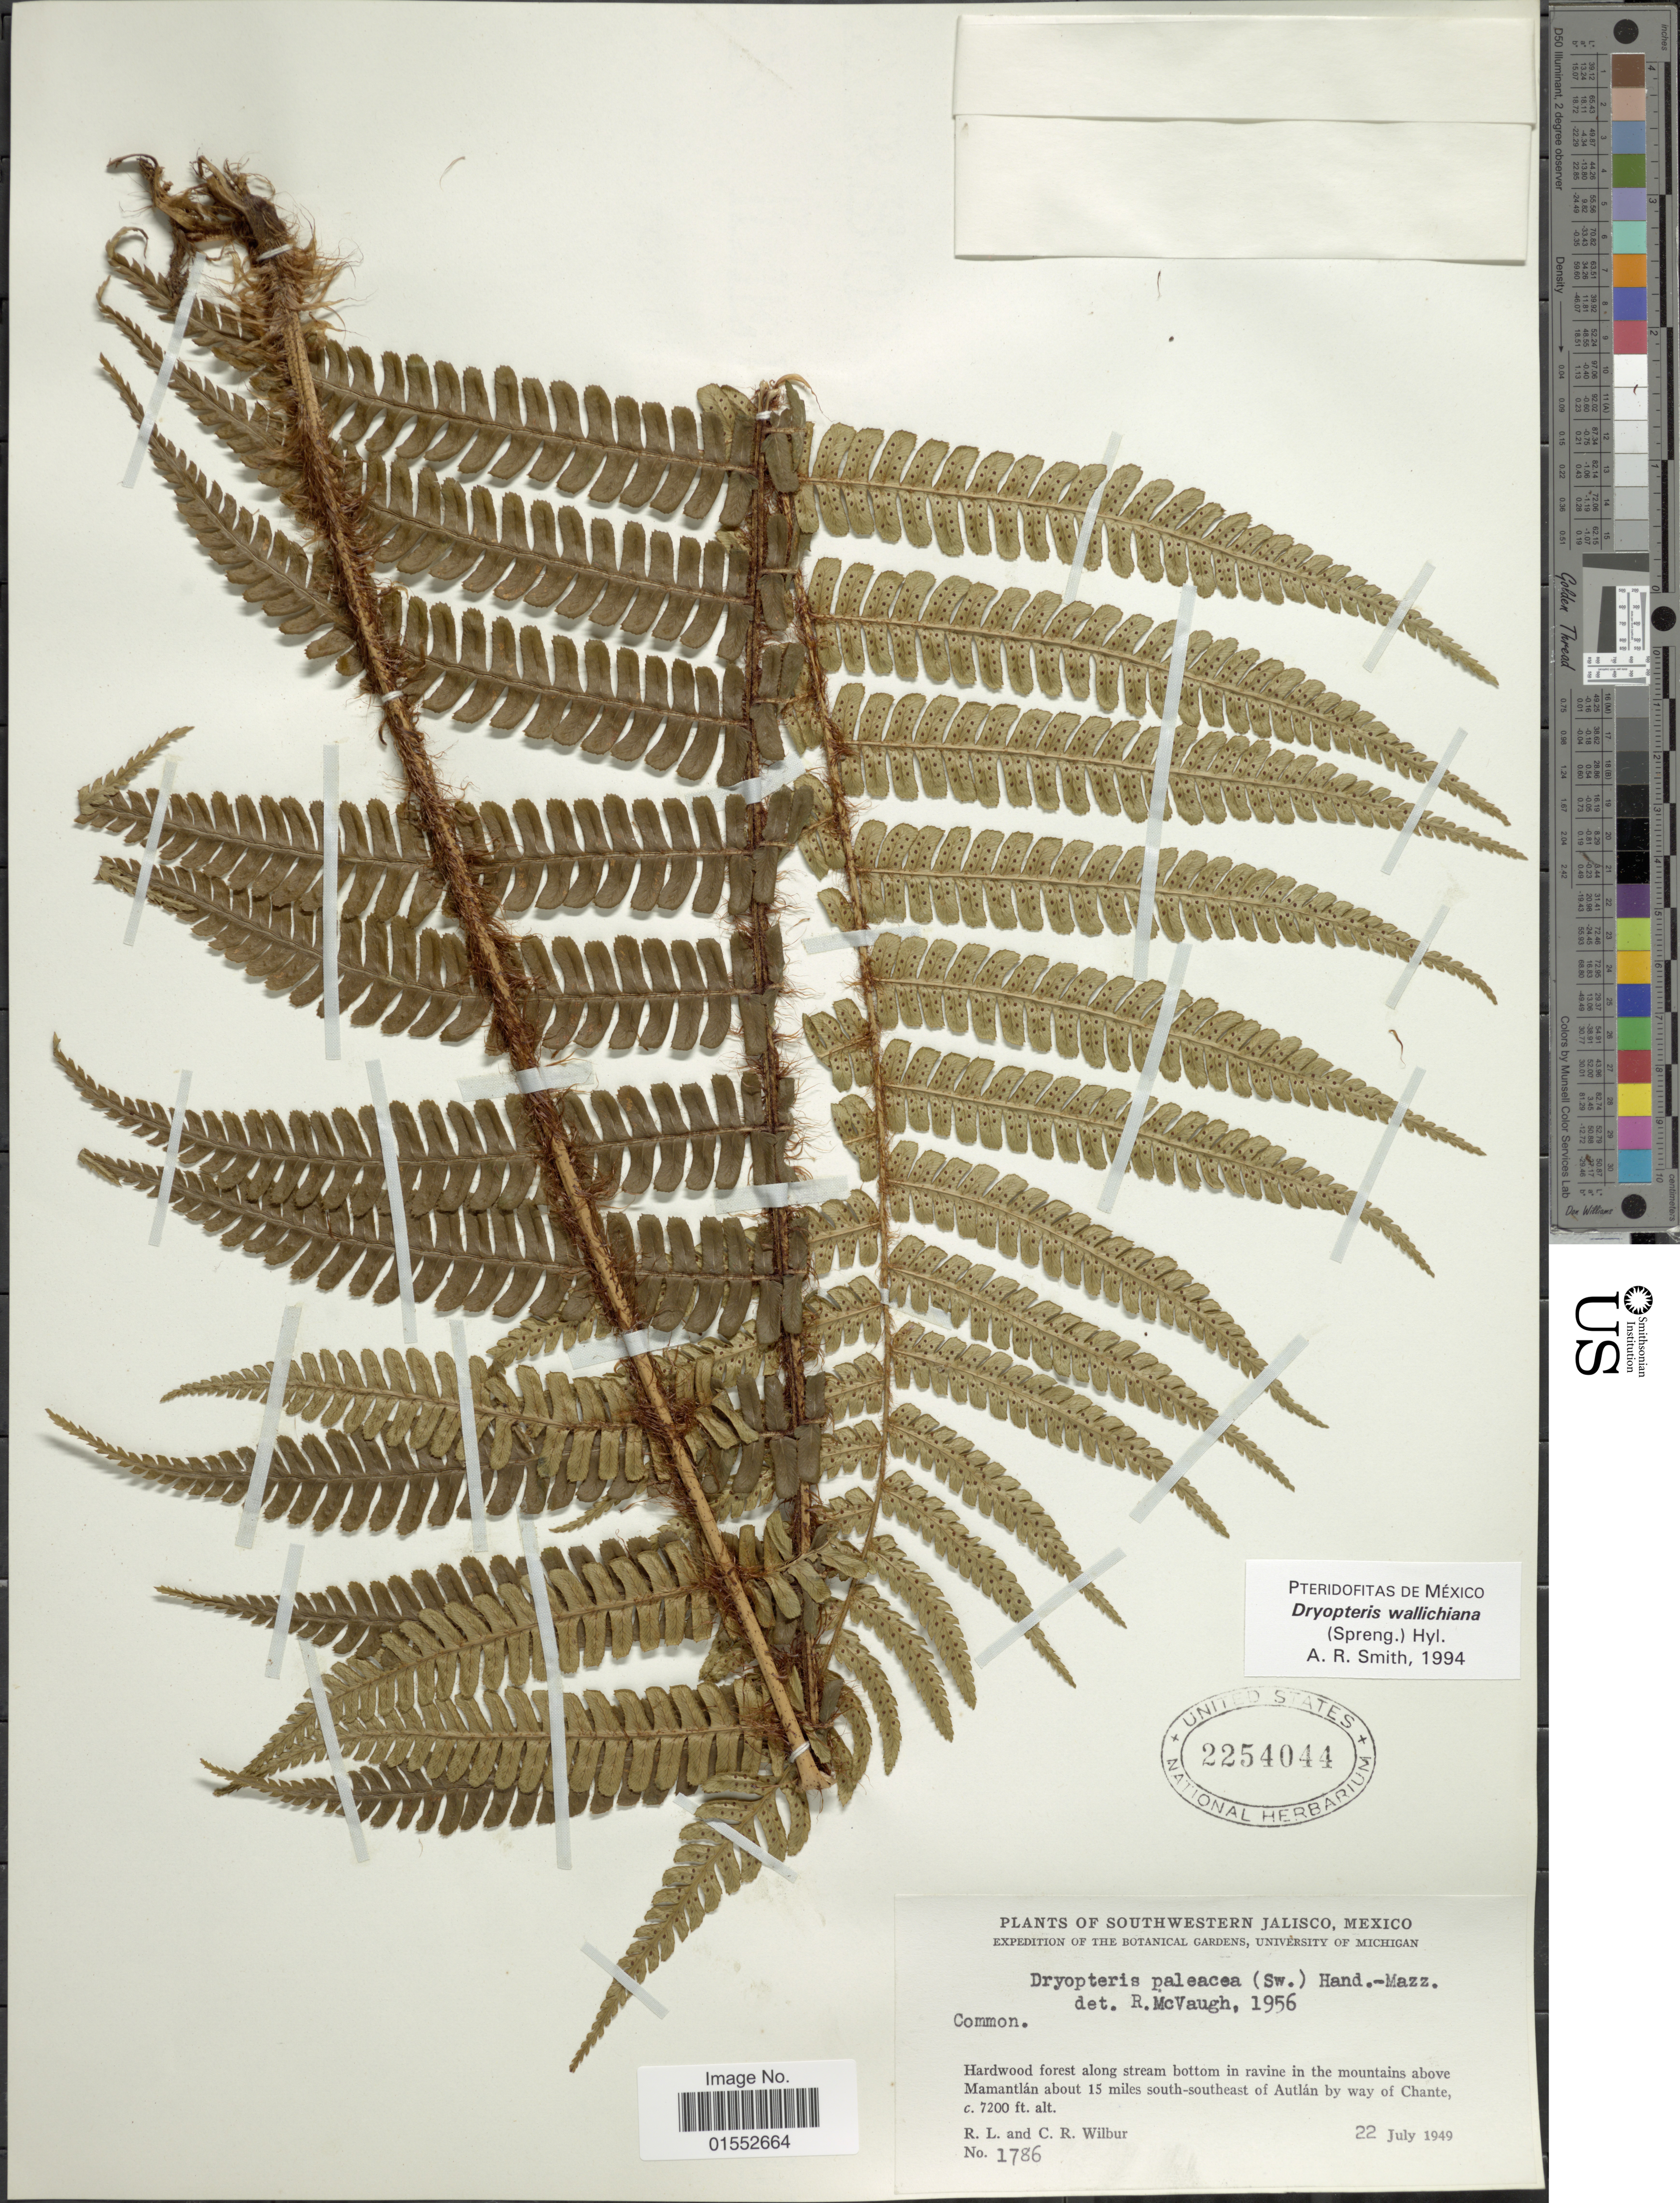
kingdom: Plantae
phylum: Tracheophyta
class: Polypodiopsida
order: Polypodiales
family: Dryopteridaceae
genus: Dryopteris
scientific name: Dryopteris wallichiana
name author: (Spreng.) Hyl.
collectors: R. L. Wilbur & C. Wilbur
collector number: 1786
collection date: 1949-07-22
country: Mexico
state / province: Jalisco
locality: Southwestern Jalisco, Hardwood forest along stream bottom in ravine in the mountains above Mamantlán about 15 miles south-southeast of Autlán by way of Chante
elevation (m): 2195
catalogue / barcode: US 2254044